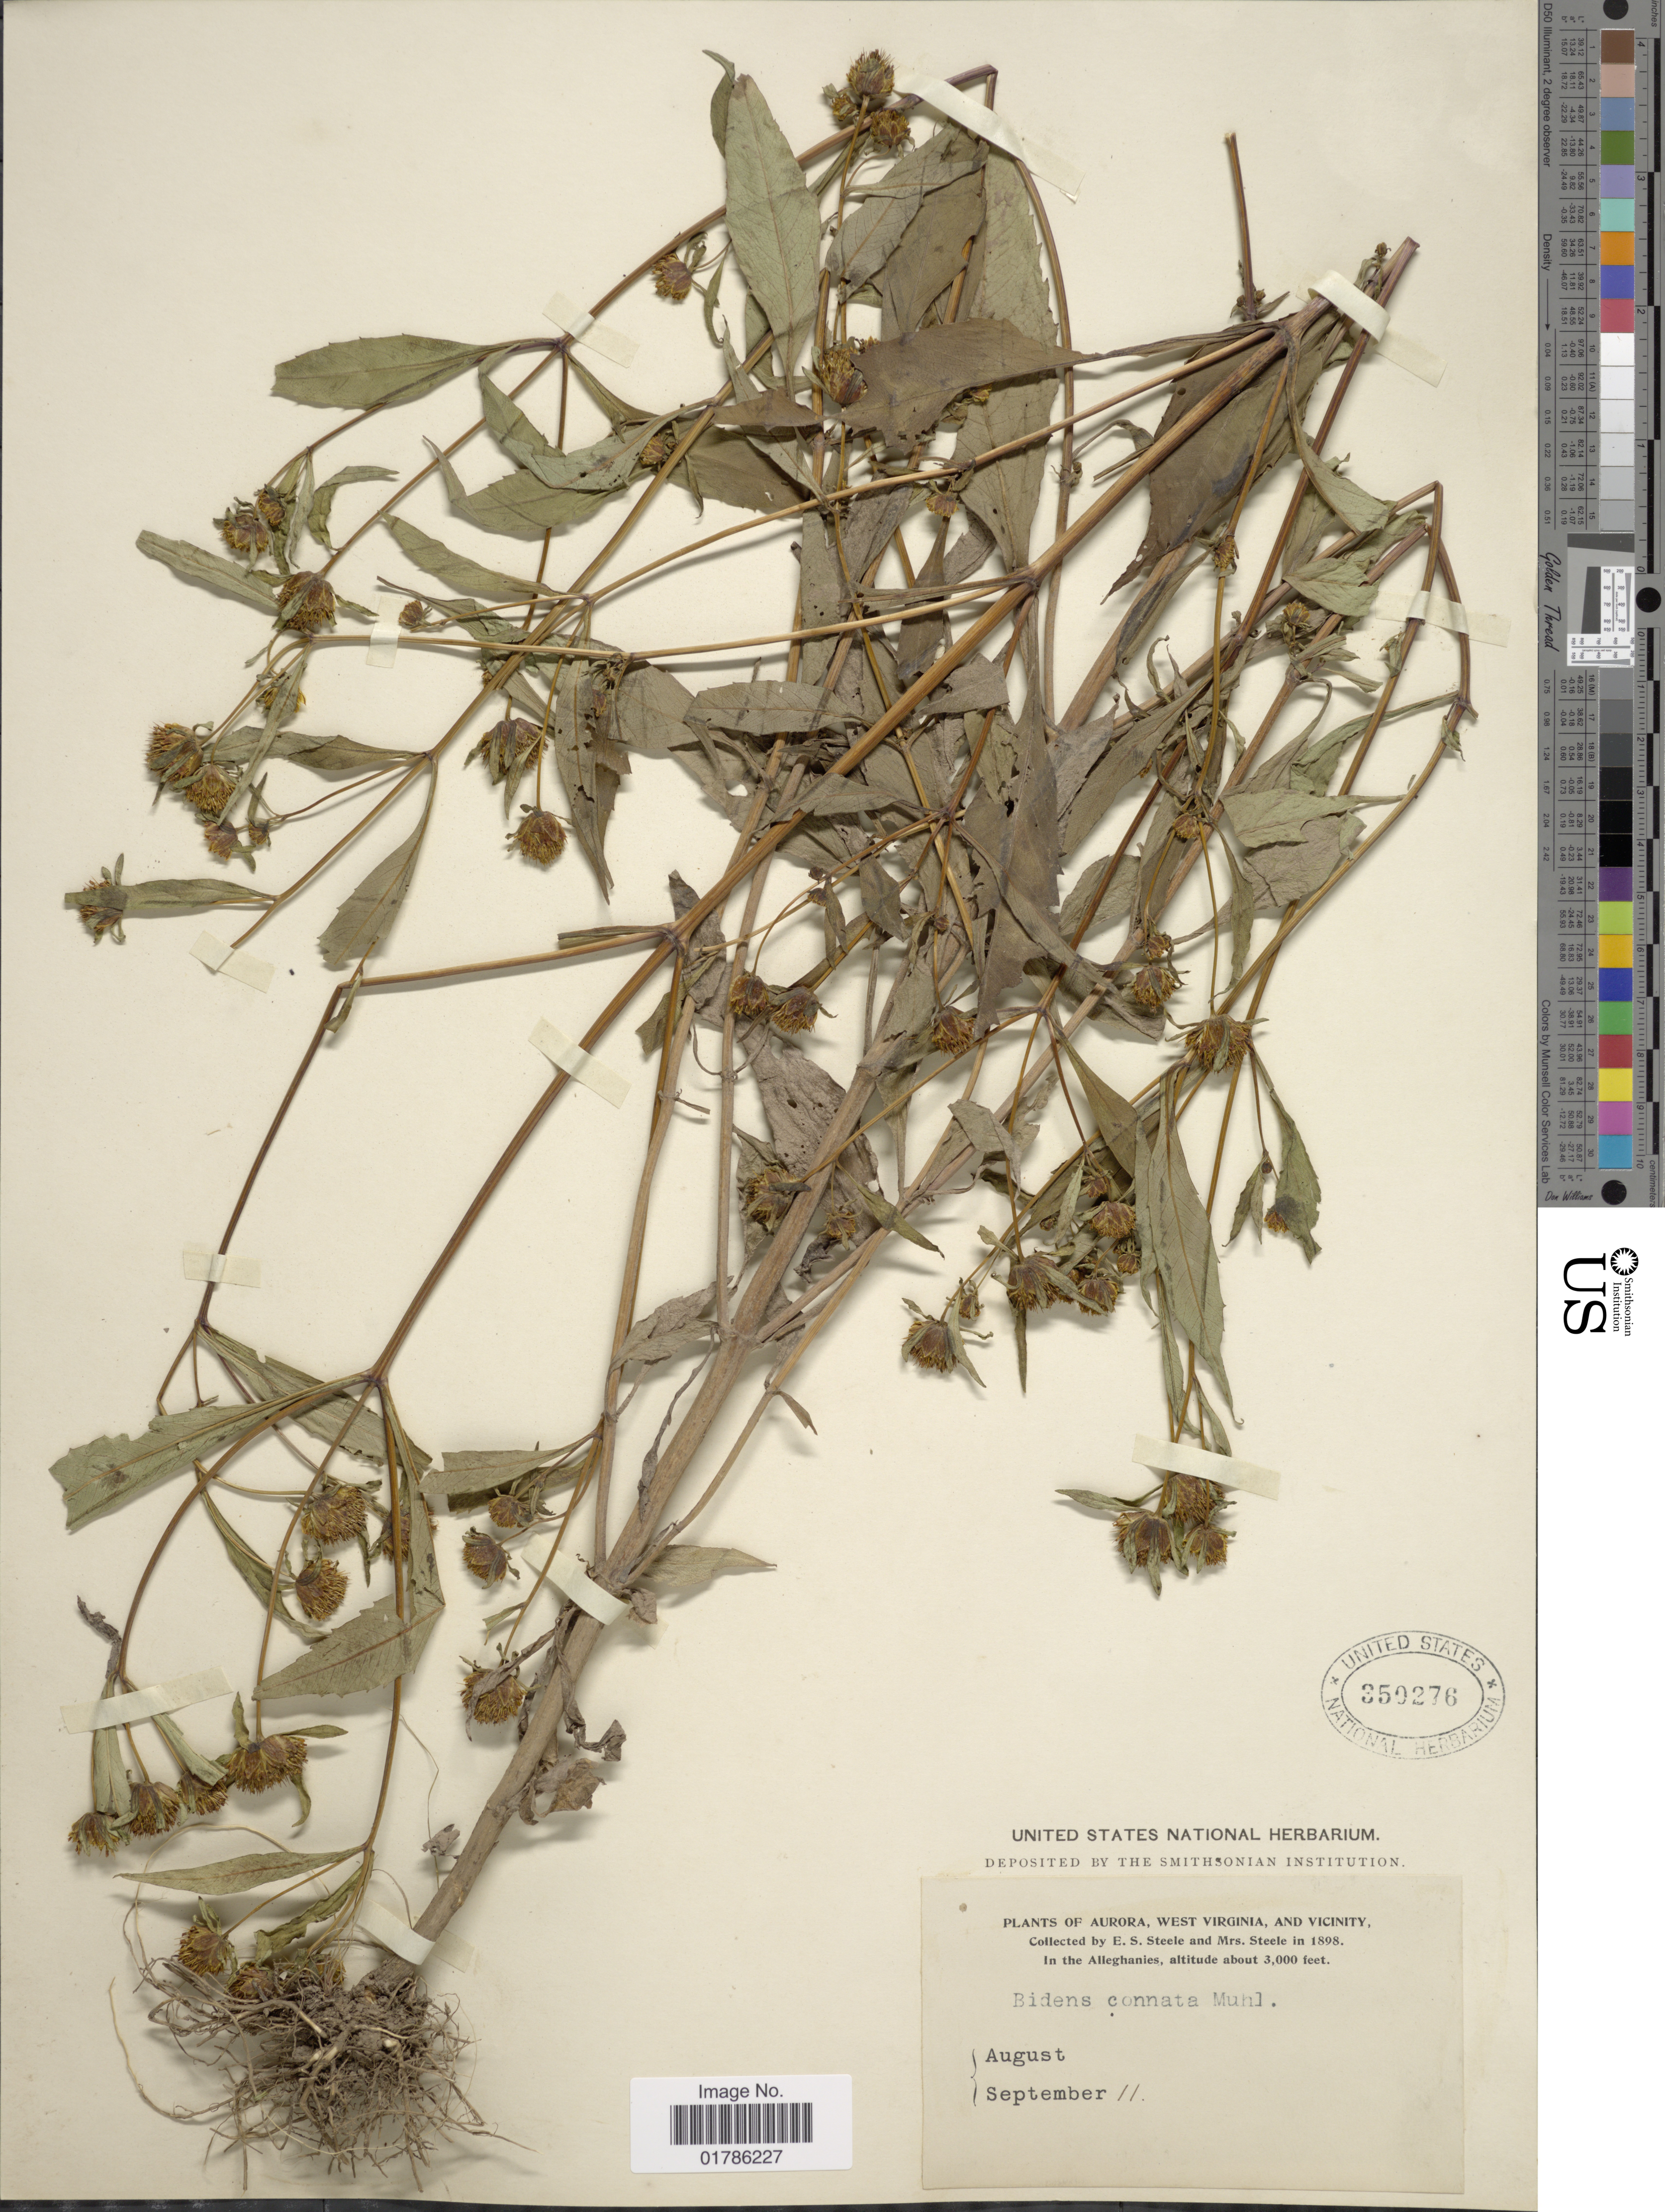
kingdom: Plantae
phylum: Tracheophyta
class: Magnoliopsida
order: Asterales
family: Asteraceae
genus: Bidens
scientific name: Bidens connata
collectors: E. Steele & Mrs. E. S. Steele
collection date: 1898-08/1898-09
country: United States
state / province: West Virginia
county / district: Preston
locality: Aurora, West Virginia, and Vicinity, in the Alleghanies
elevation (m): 914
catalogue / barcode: US 350276